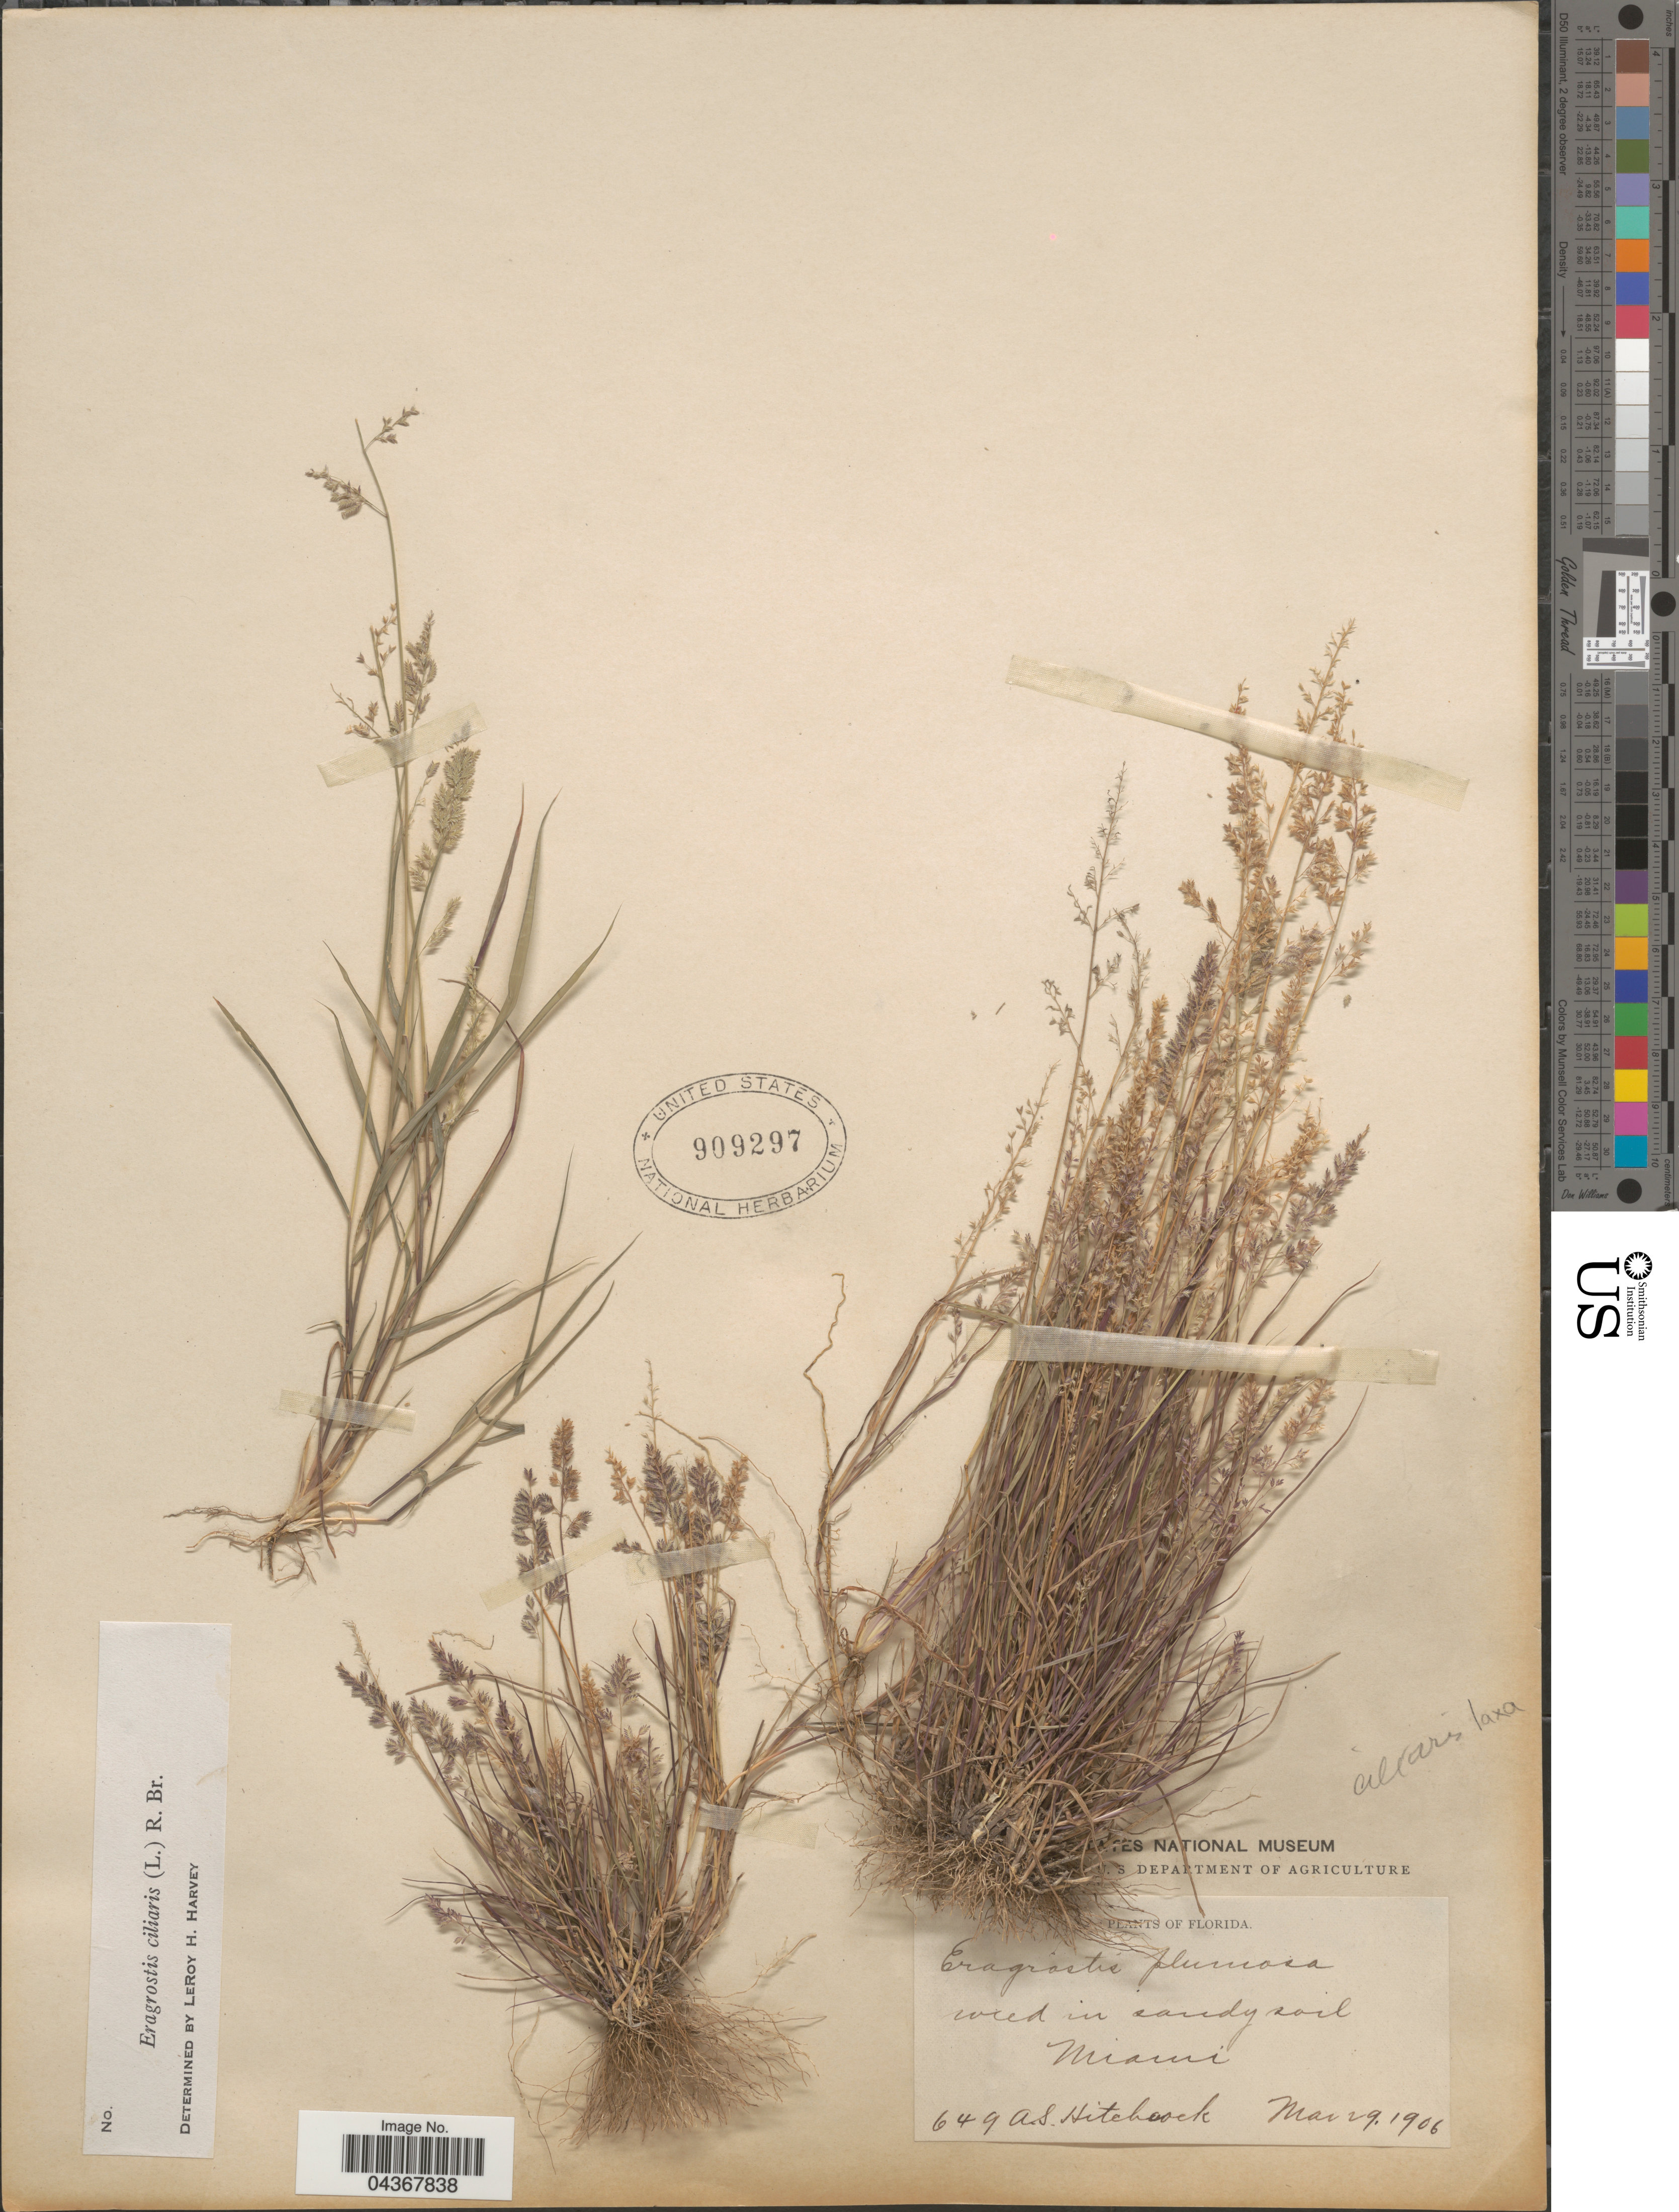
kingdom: Plantae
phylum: Tracheophyta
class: Liliopsida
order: Poales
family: Poaceae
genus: Eragrostis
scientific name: Eragrostis ciliaris var. laxa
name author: Kuntze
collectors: A. S. Hitchcock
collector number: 649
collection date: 1906-03-29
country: United States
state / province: Florida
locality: Miami.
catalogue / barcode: US 909297